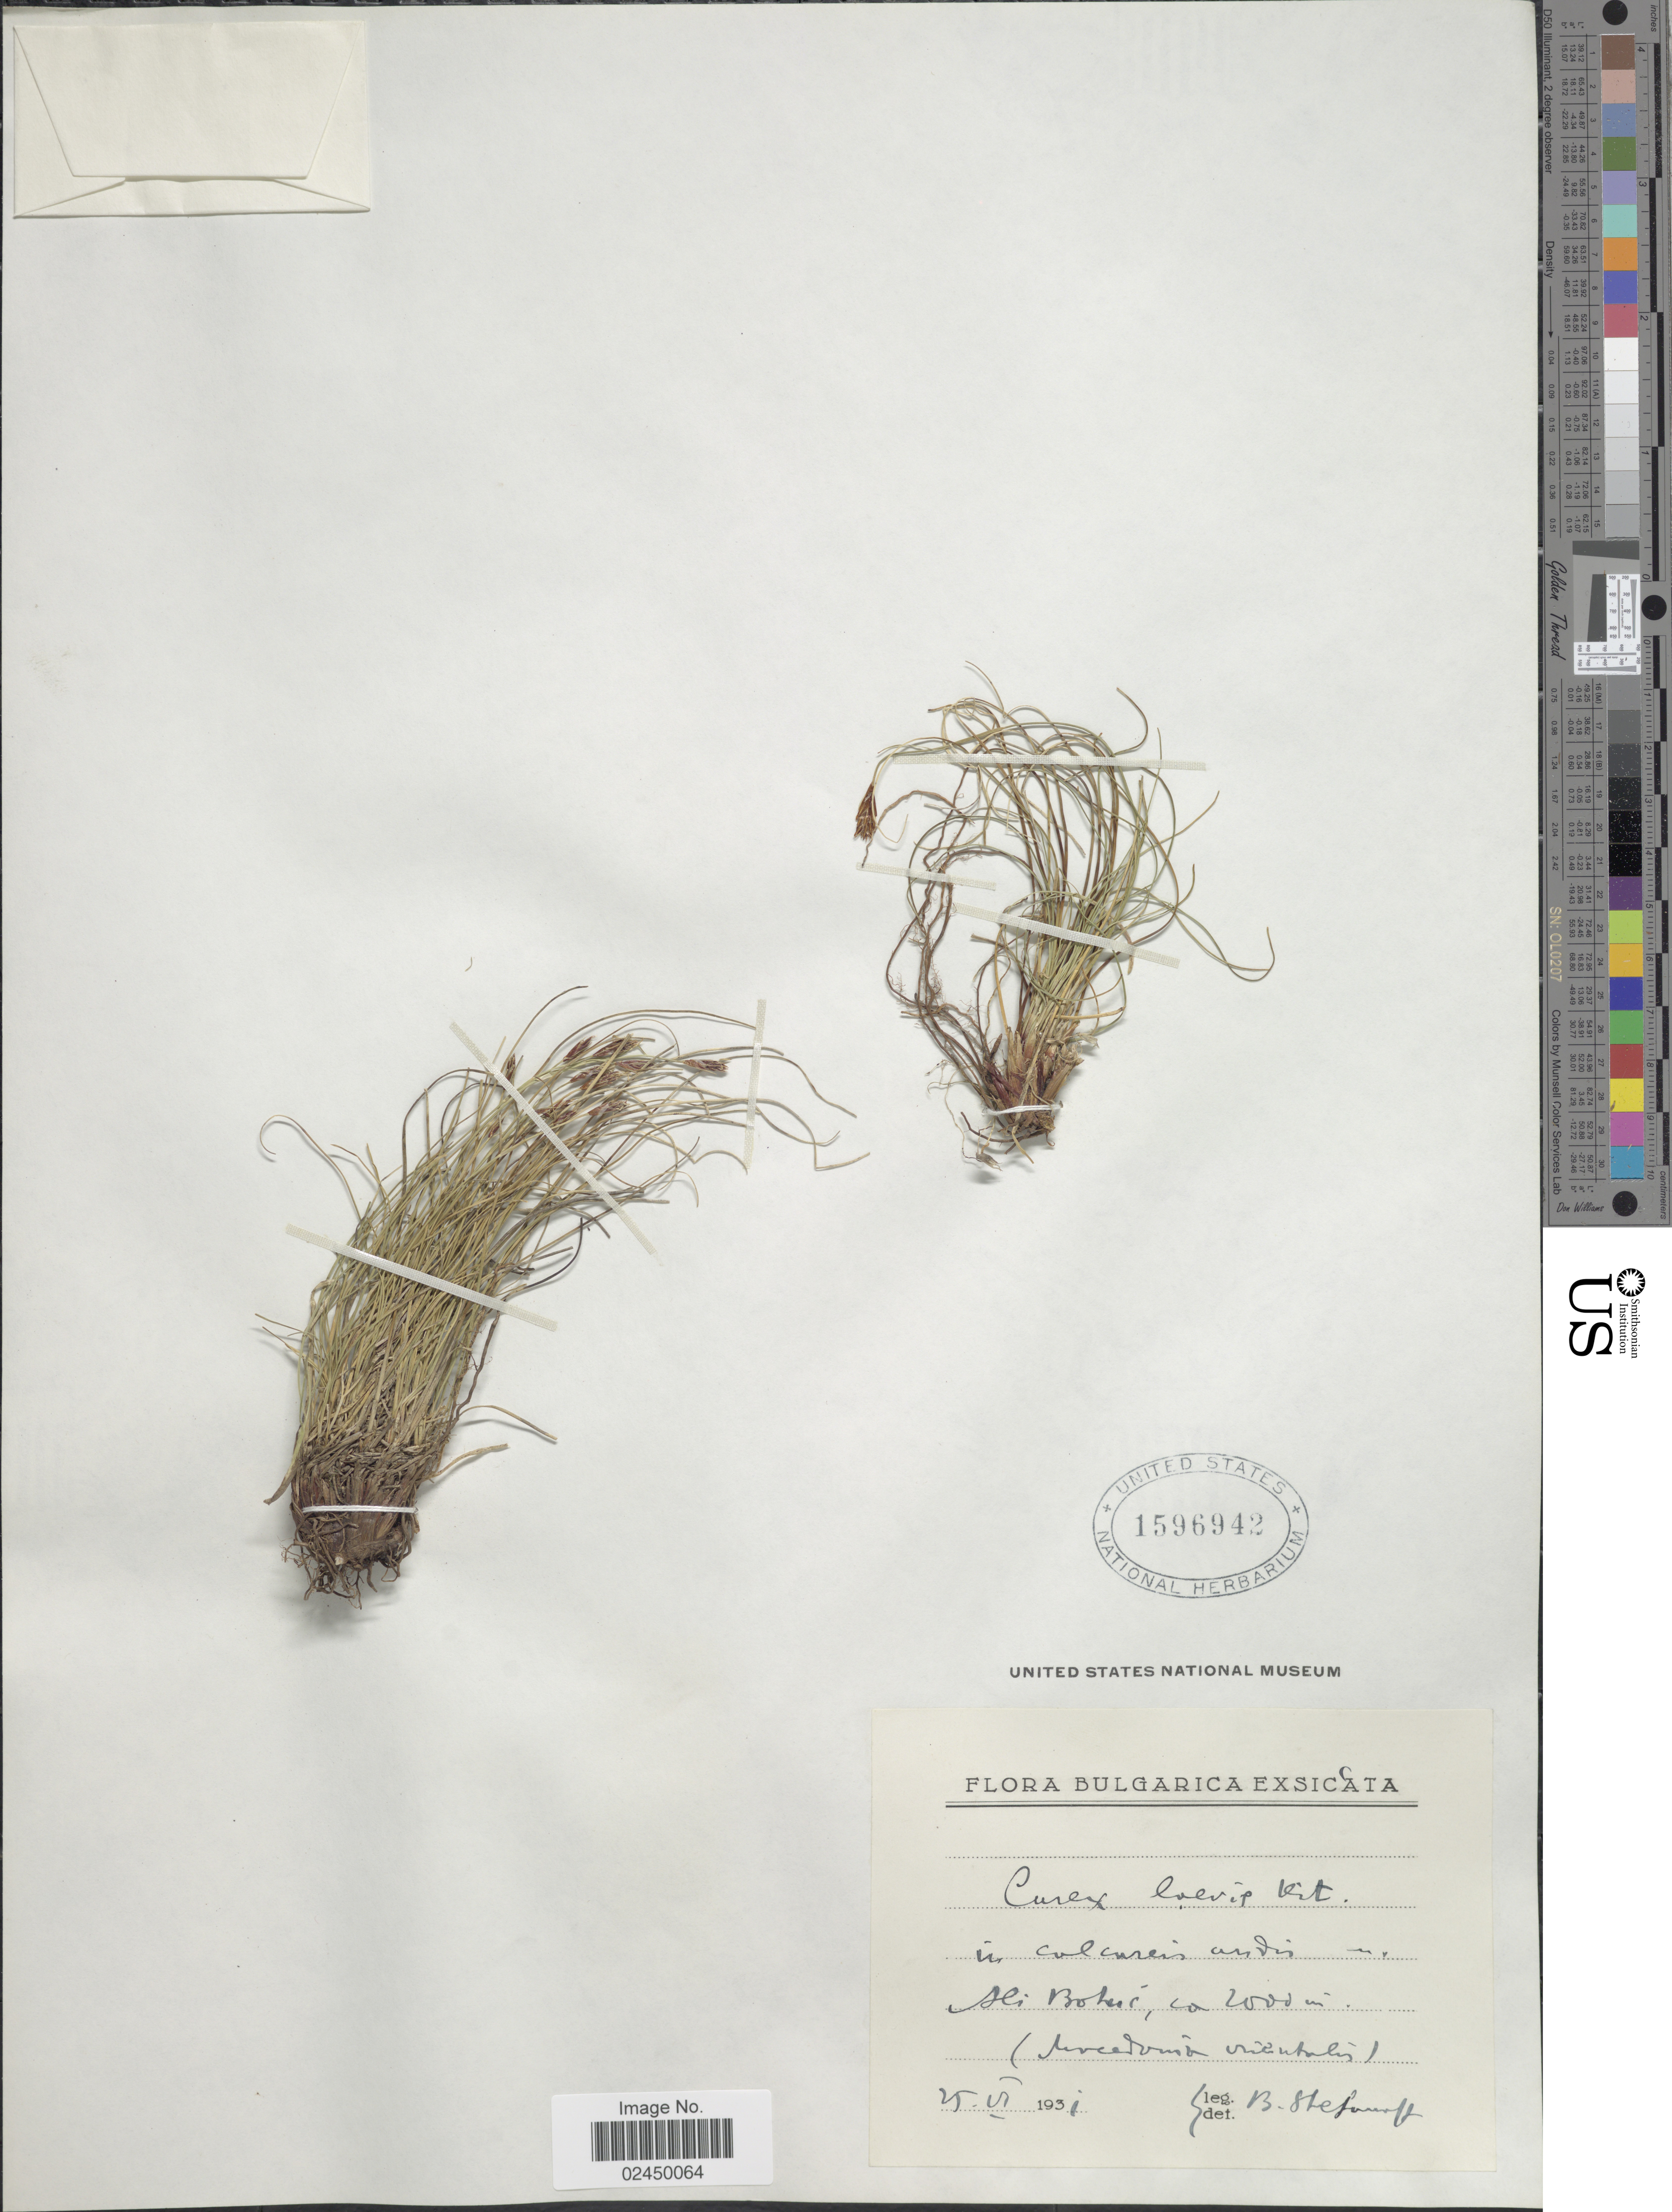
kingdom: Plantae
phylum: Tracheophyta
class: Liliopsida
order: Poales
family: Cyperaceae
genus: Carex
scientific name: Carex kitaibeliana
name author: Degan ex Bech.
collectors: B. Stefanoff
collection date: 1931-06-25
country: Bulgaria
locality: In calcareis aridis [illegible text] Ali Bohúr ([illegible text] orientalis)[interpreted]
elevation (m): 2000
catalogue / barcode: US 1596942